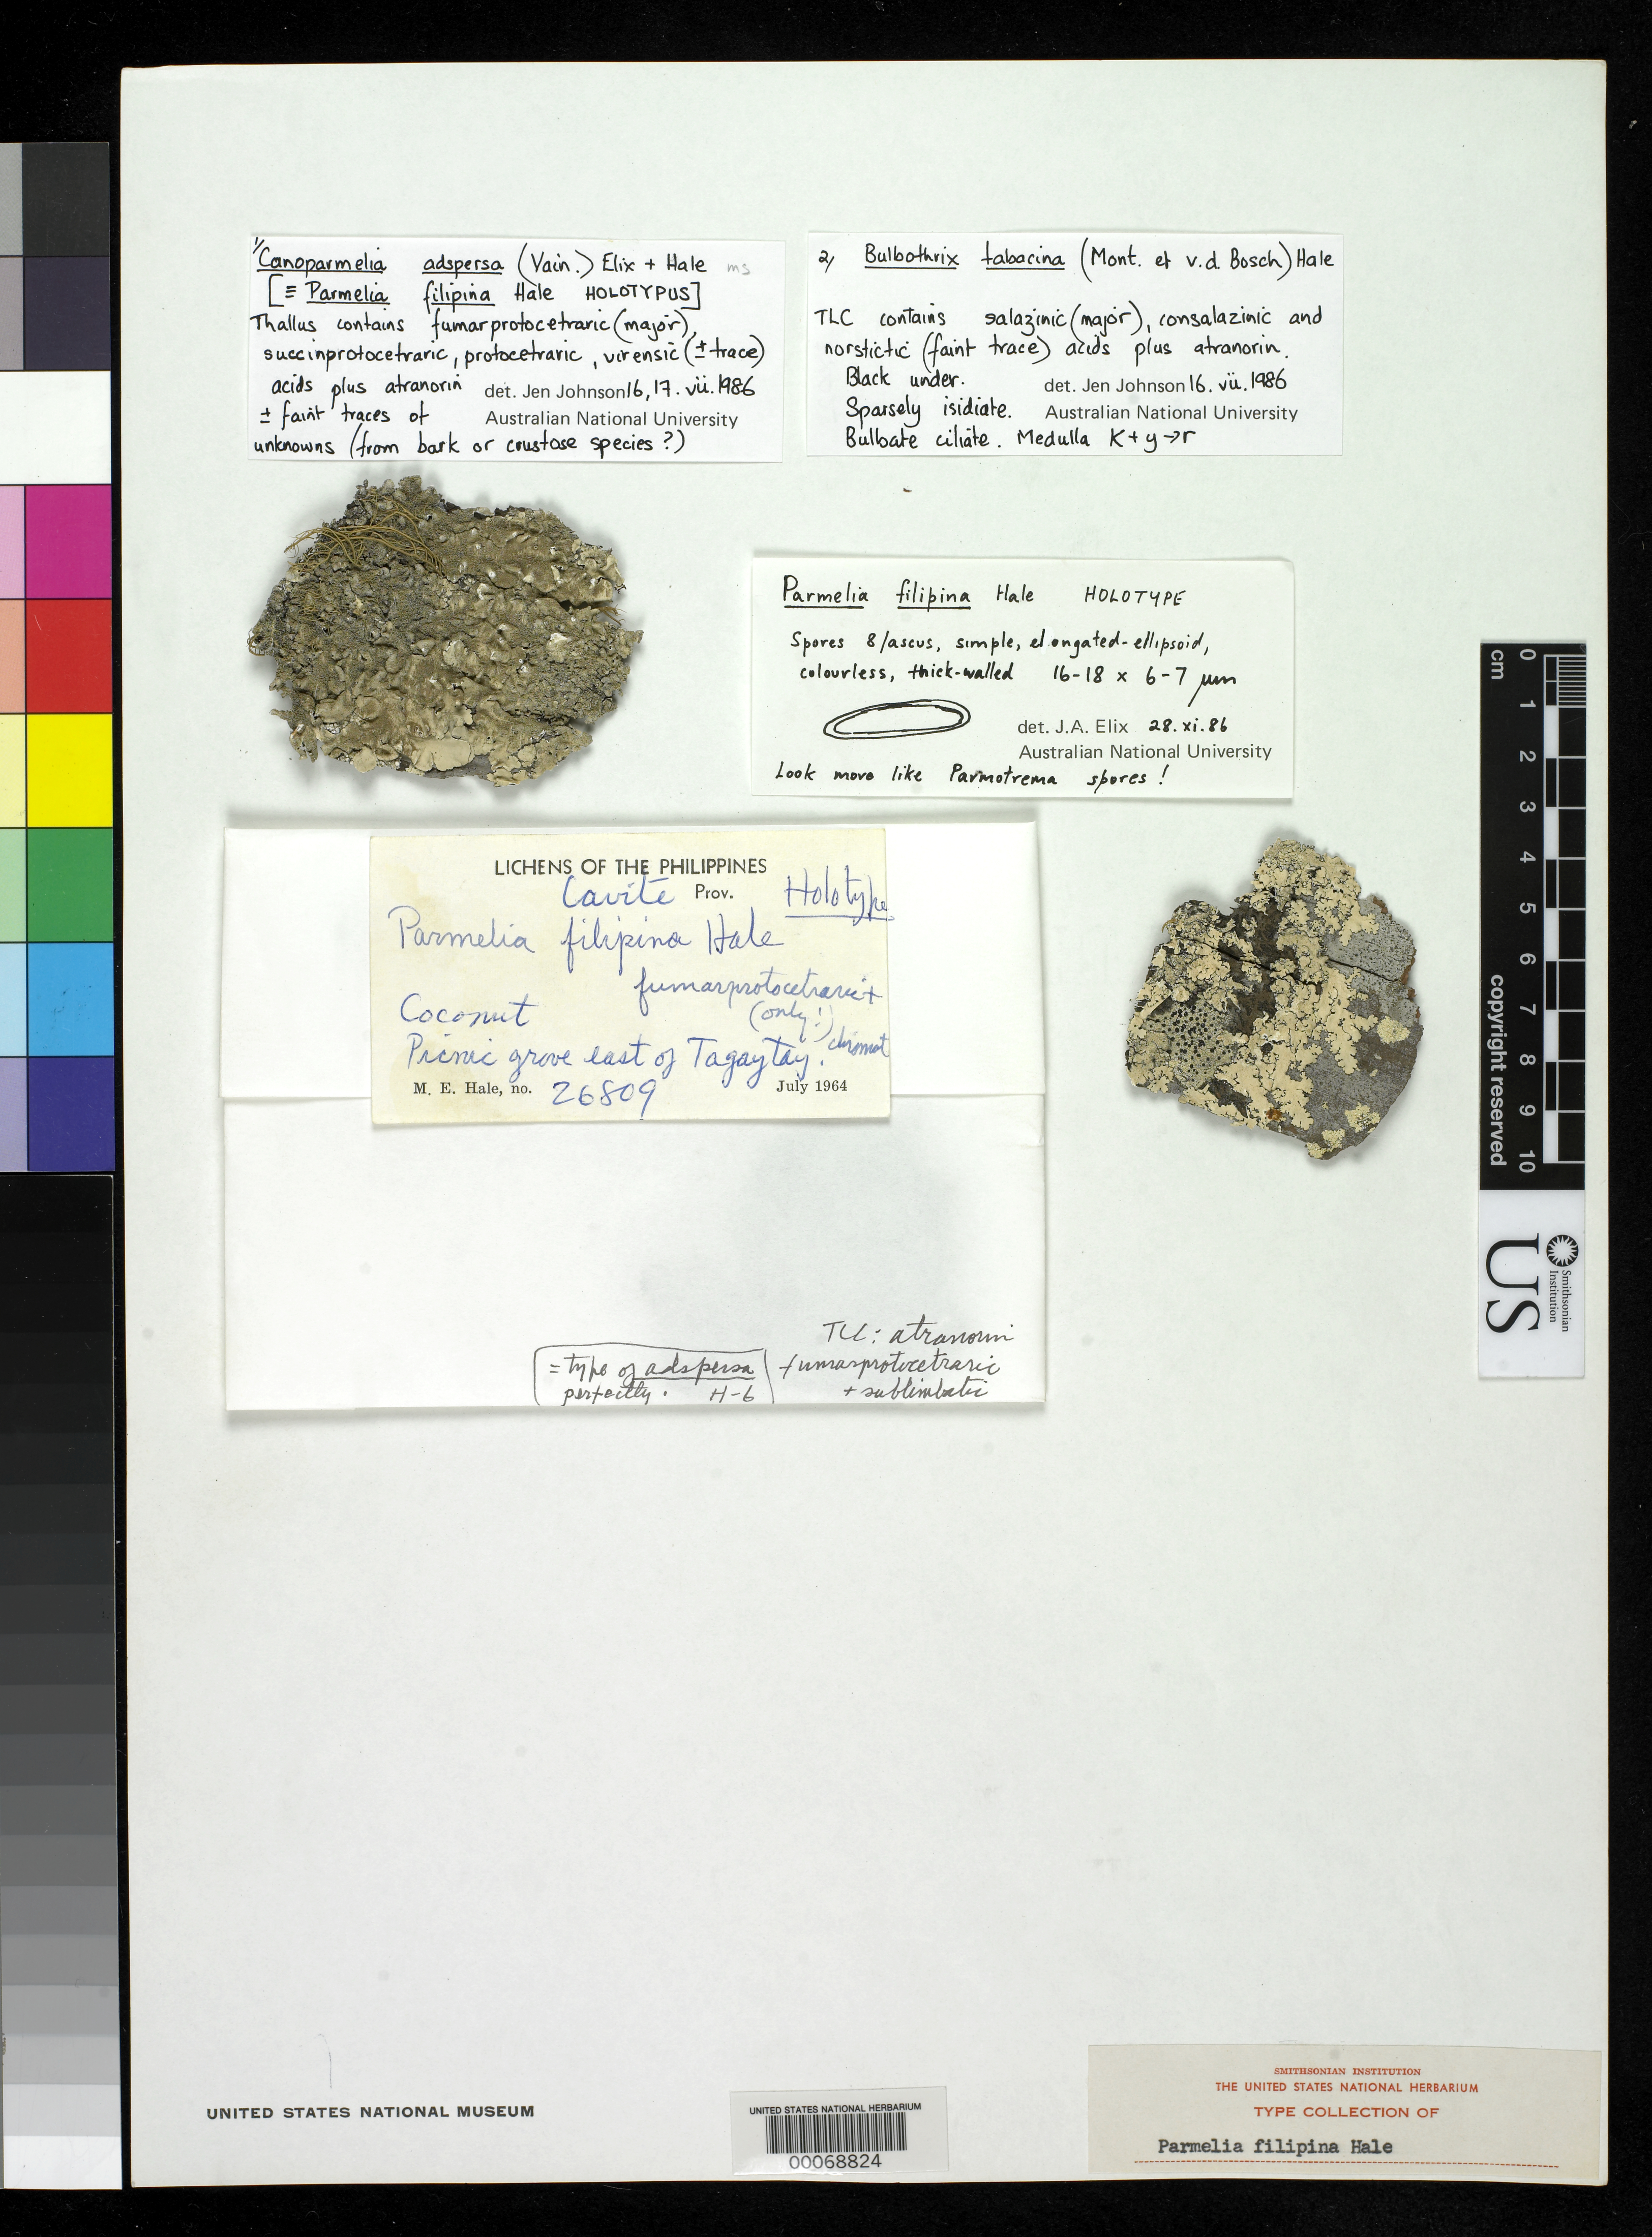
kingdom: Fungi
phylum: Ascomycota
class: Lecanoromycetes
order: Lecanorales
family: Parmeliaceae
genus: Parmelia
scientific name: Parmelia filipina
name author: Hale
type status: Holotype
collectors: M. Hale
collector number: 26809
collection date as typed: Jul 1964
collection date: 1964-07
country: Philippines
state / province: Calabarzon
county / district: Cavite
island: Luzon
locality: E of Tagaytay.